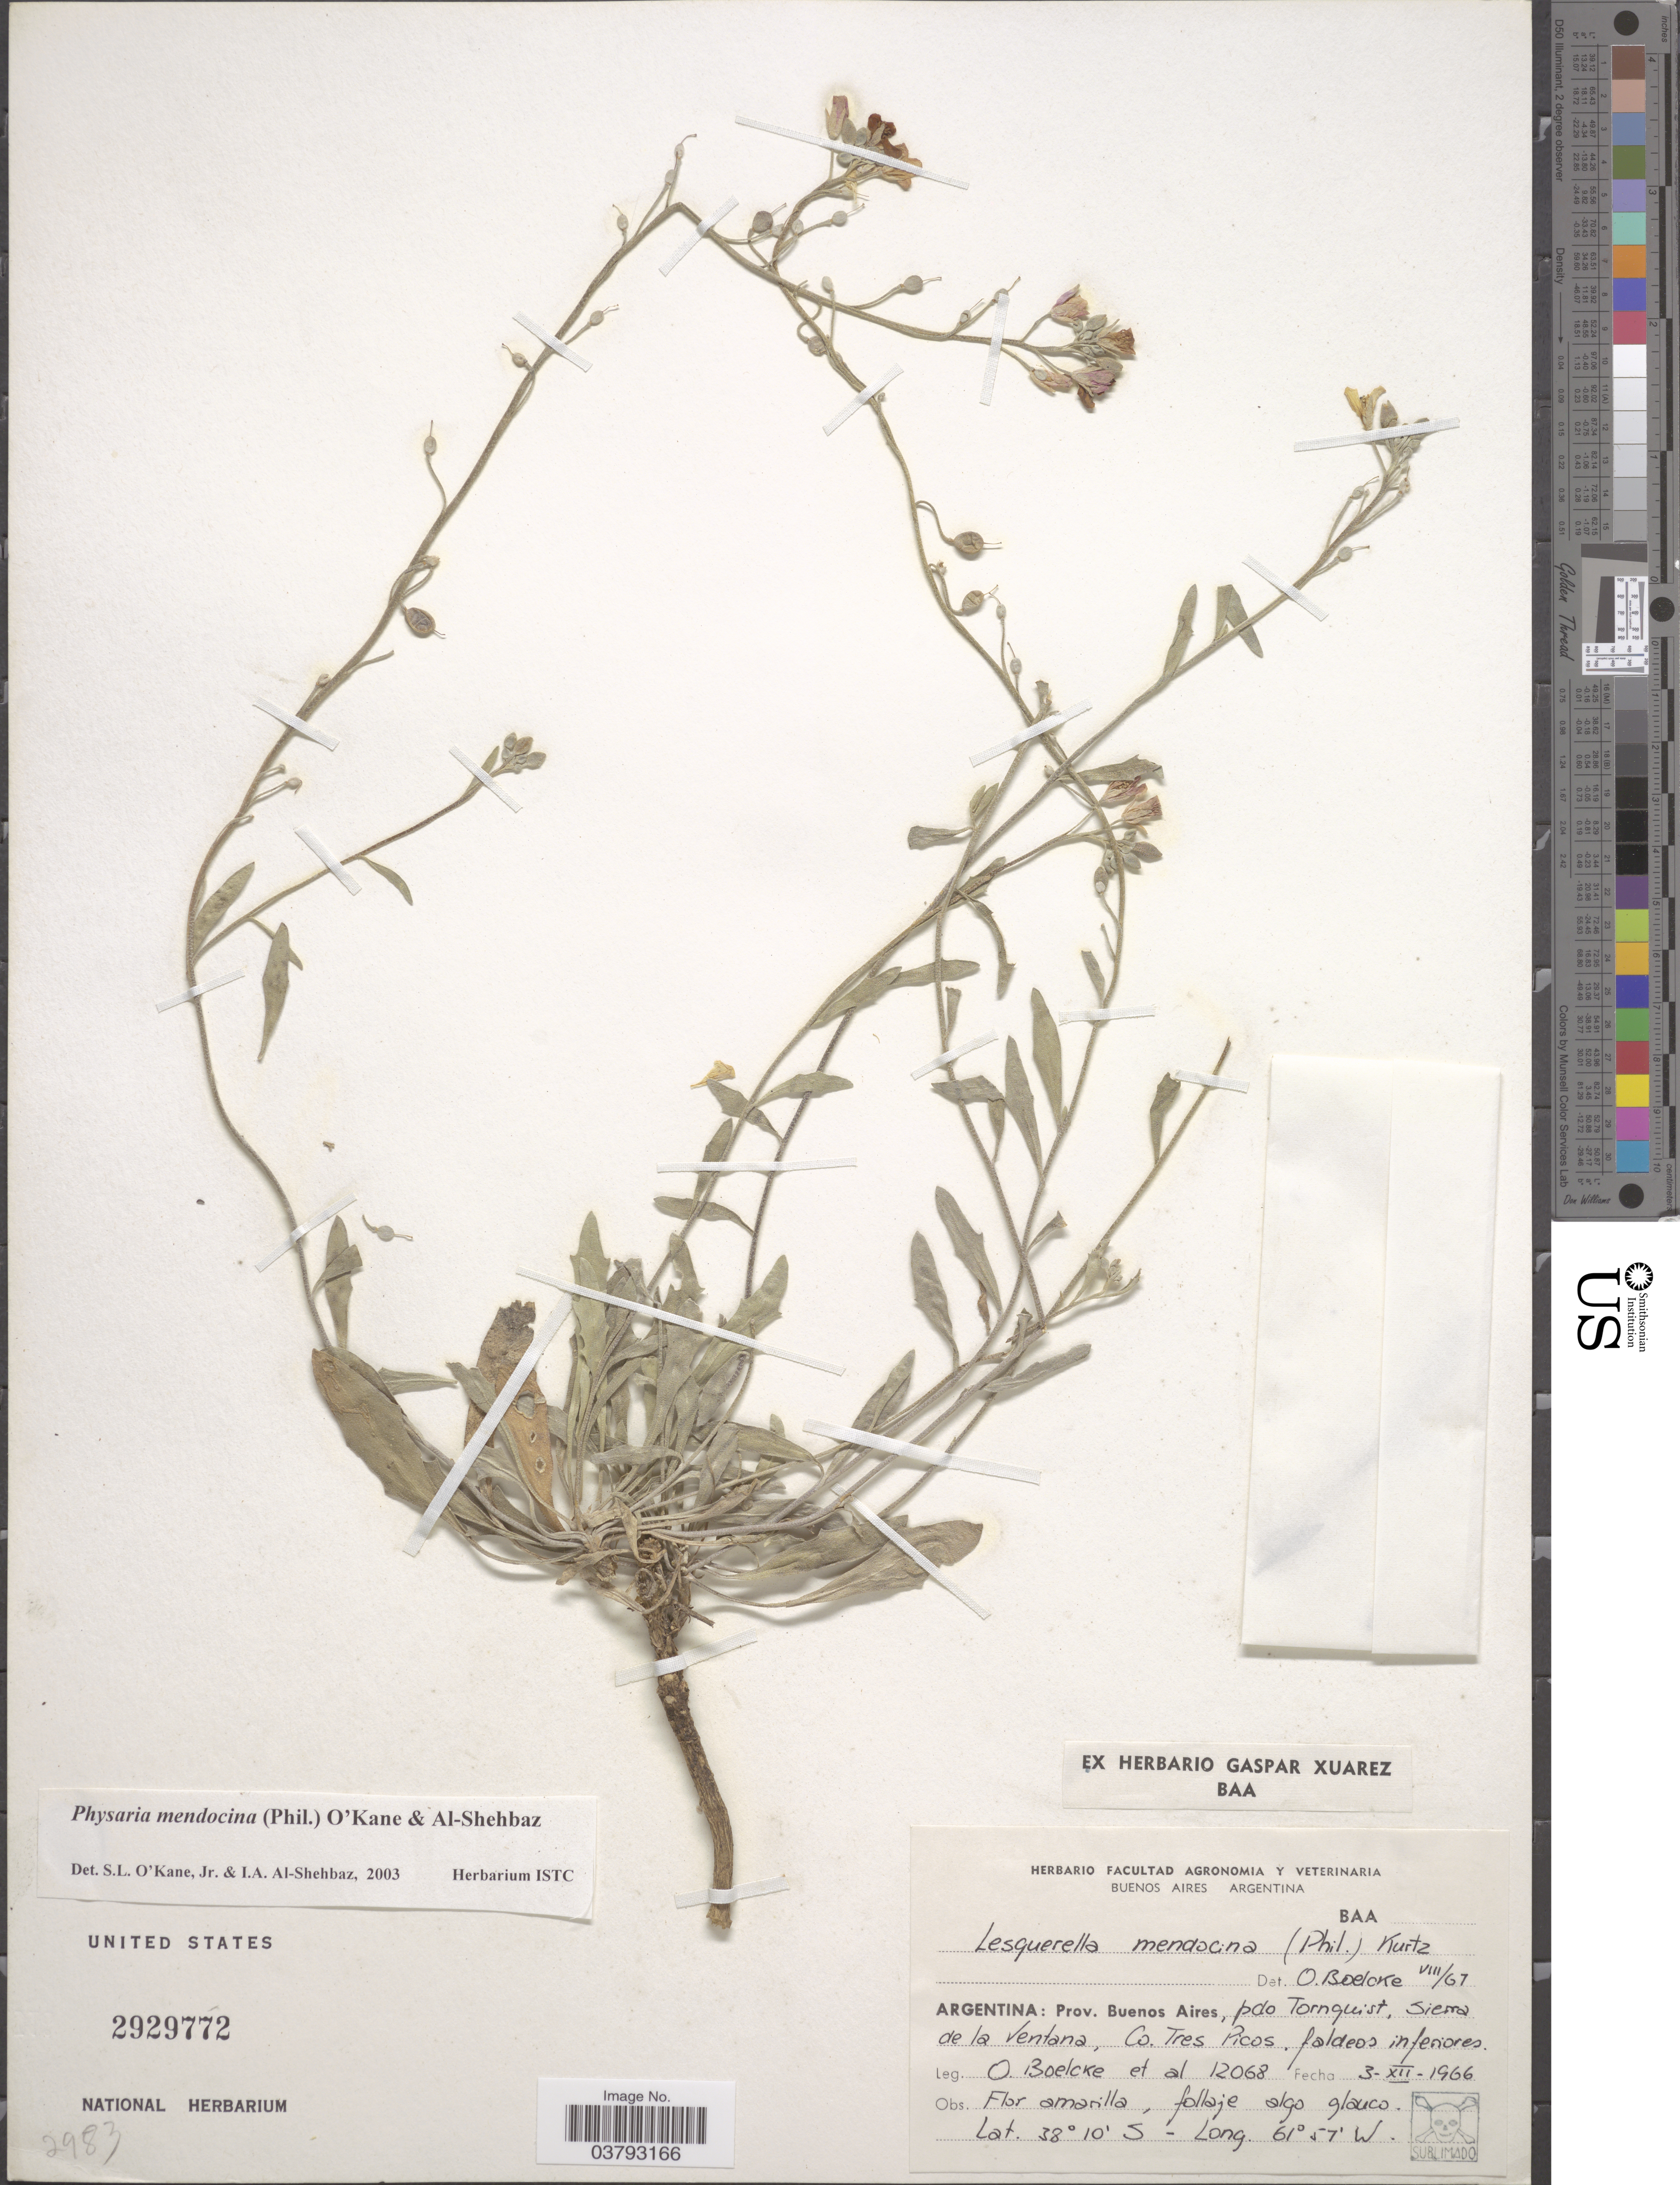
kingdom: Plantae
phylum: Tracheophyta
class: Magnoliopsida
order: Brassicales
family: Brassicaceae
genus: Physaria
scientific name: Physaria mendocina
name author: (Phil.) O'Kane & Al-Shehbaz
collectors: O. Boelcke & et al.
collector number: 12068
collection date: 1966-12-03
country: Argentina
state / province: Buenos Aires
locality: Pdo Tornquist, Sierra de la Ventana, Co. Tres Picos.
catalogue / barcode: US 2929772